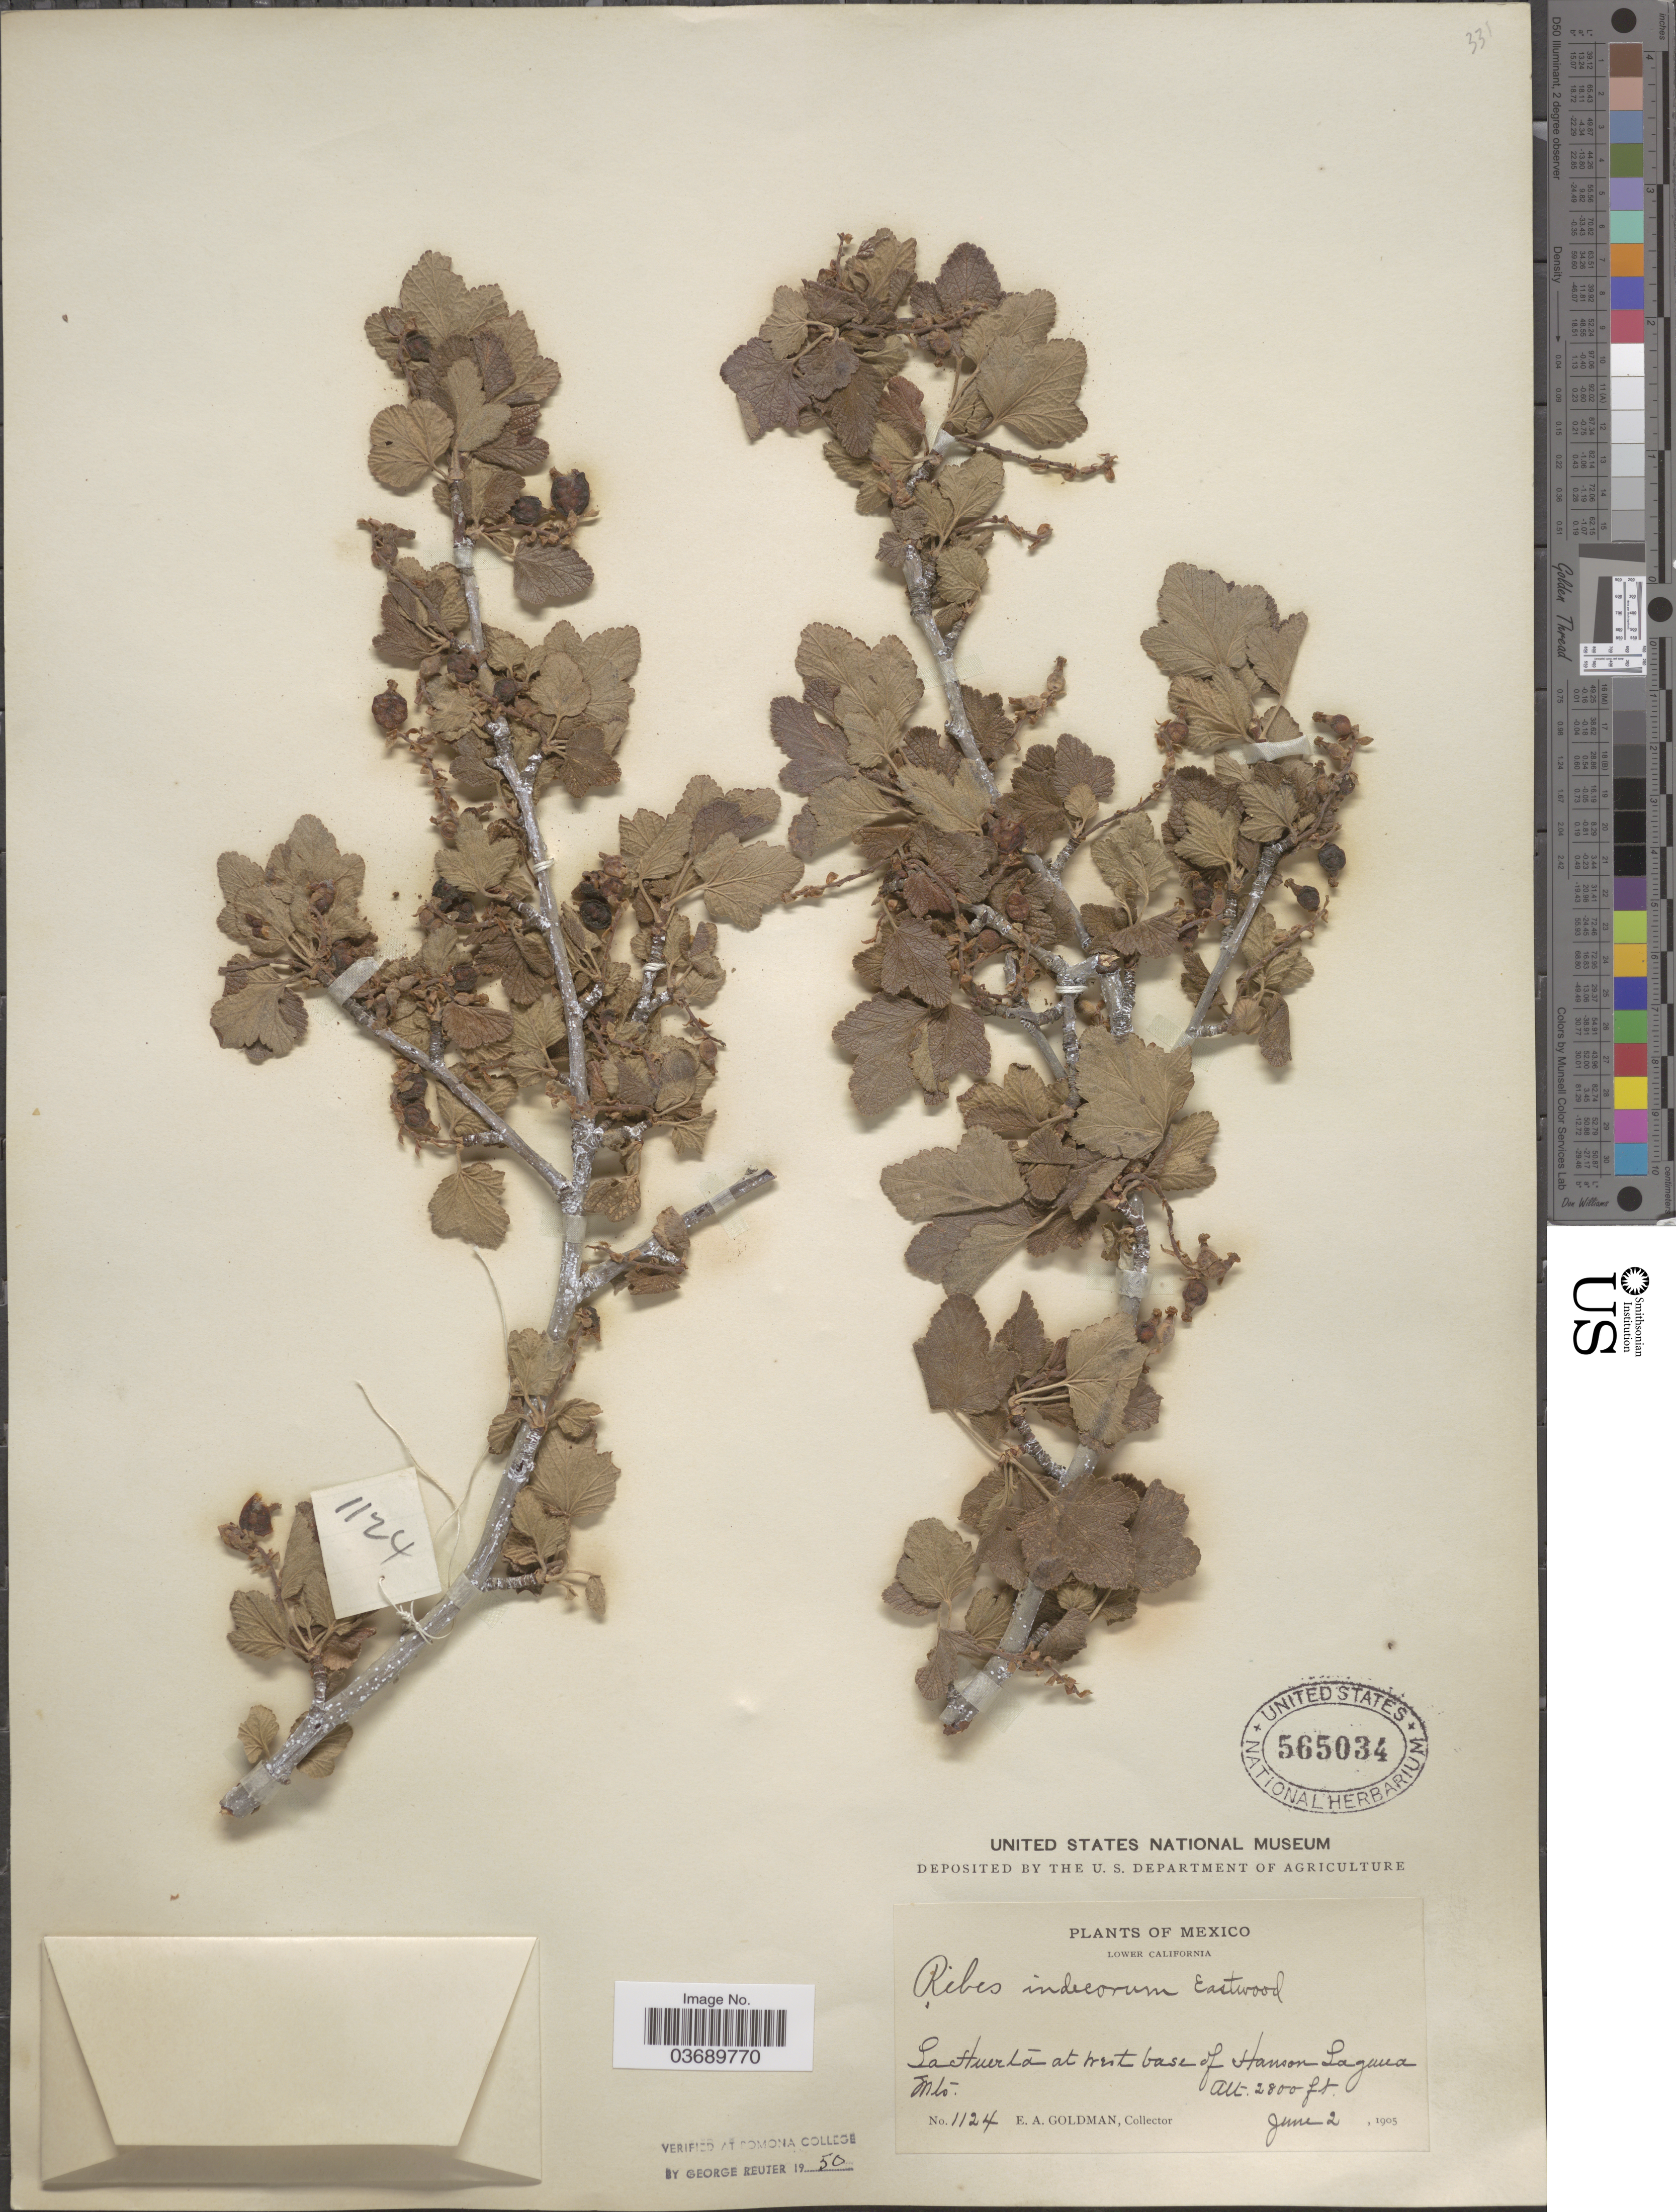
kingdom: Plantae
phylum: Tracheophyta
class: Magnoliopsida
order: Saxifragales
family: Grossulariaceae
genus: Ribes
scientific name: Ribes indecorum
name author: Eastw.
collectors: E. A. Goldman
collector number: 1124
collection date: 1905-06-02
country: Mexico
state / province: Baja California Norte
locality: Lower California. La Huerta at west base of Hanson Laguna Mts.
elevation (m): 853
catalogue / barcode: US 565034